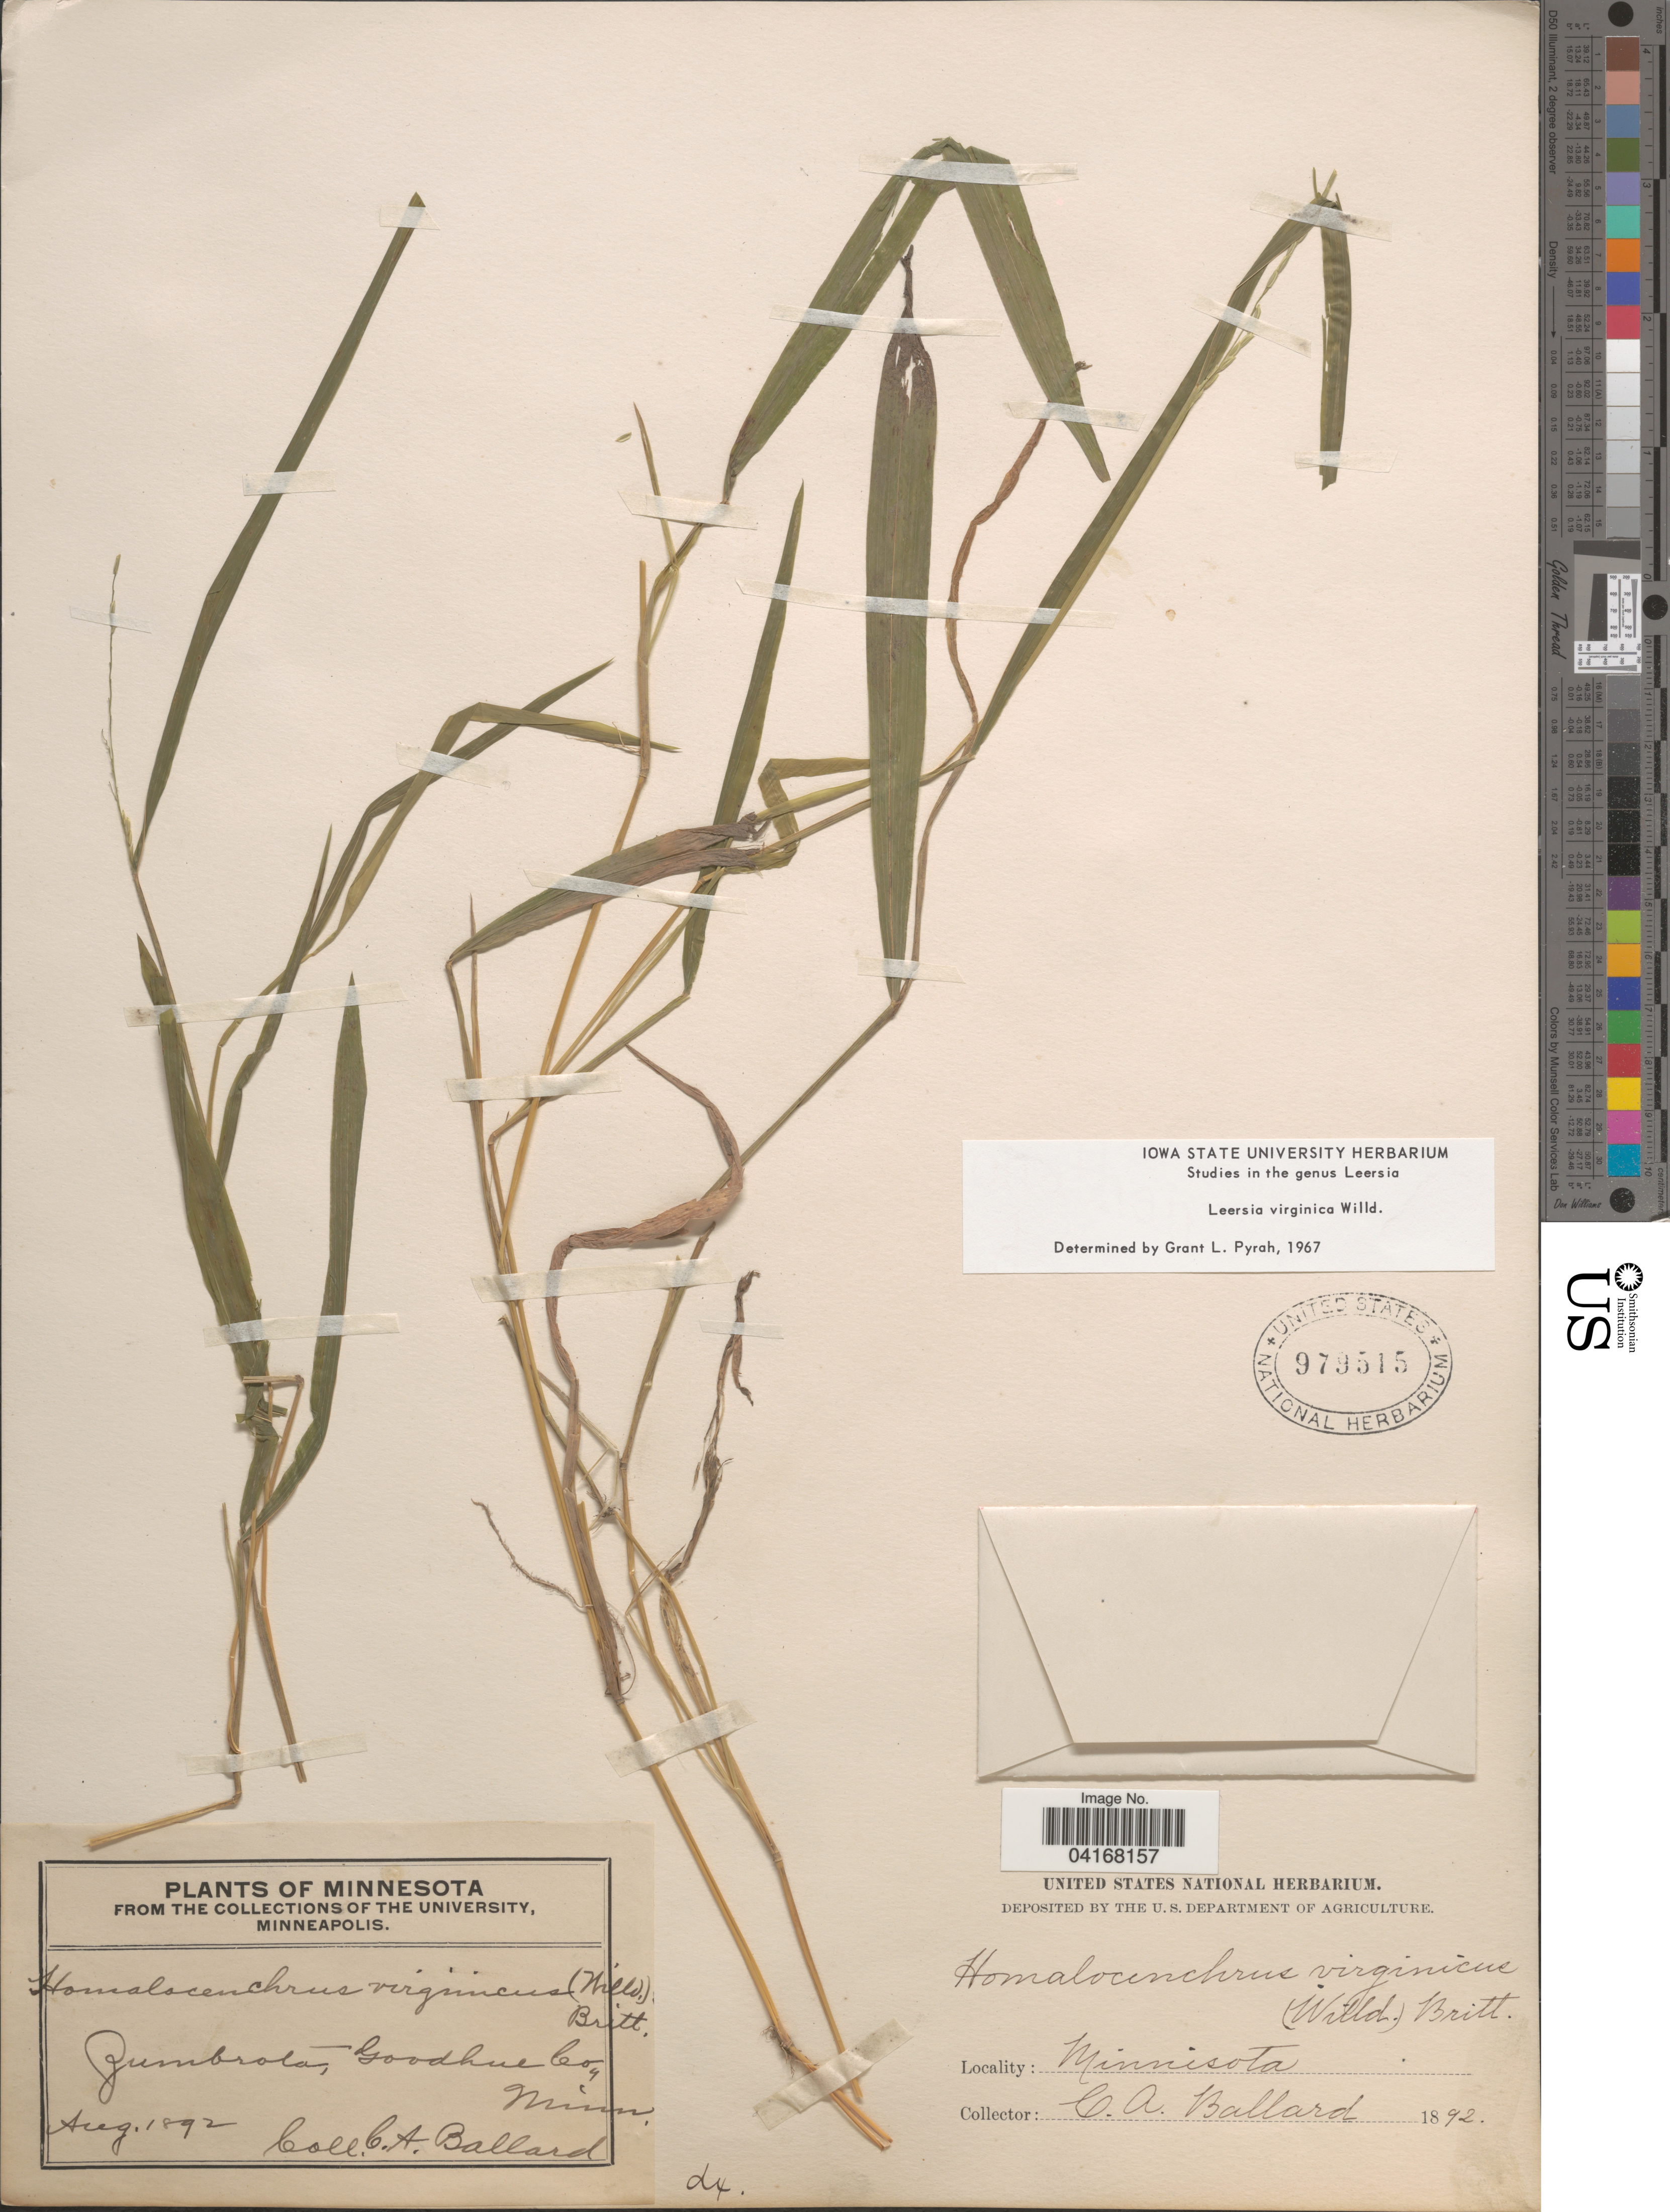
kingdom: Plantae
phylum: Tracheophyta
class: Liliopsida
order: Poales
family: Poaceae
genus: Leersia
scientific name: Leersia virginica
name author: Willd.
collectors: C. A. Ballard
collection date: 1892-08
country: United States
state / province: Minnesota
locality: Zumbrota, Goodhue Co.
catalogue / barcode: US 979515